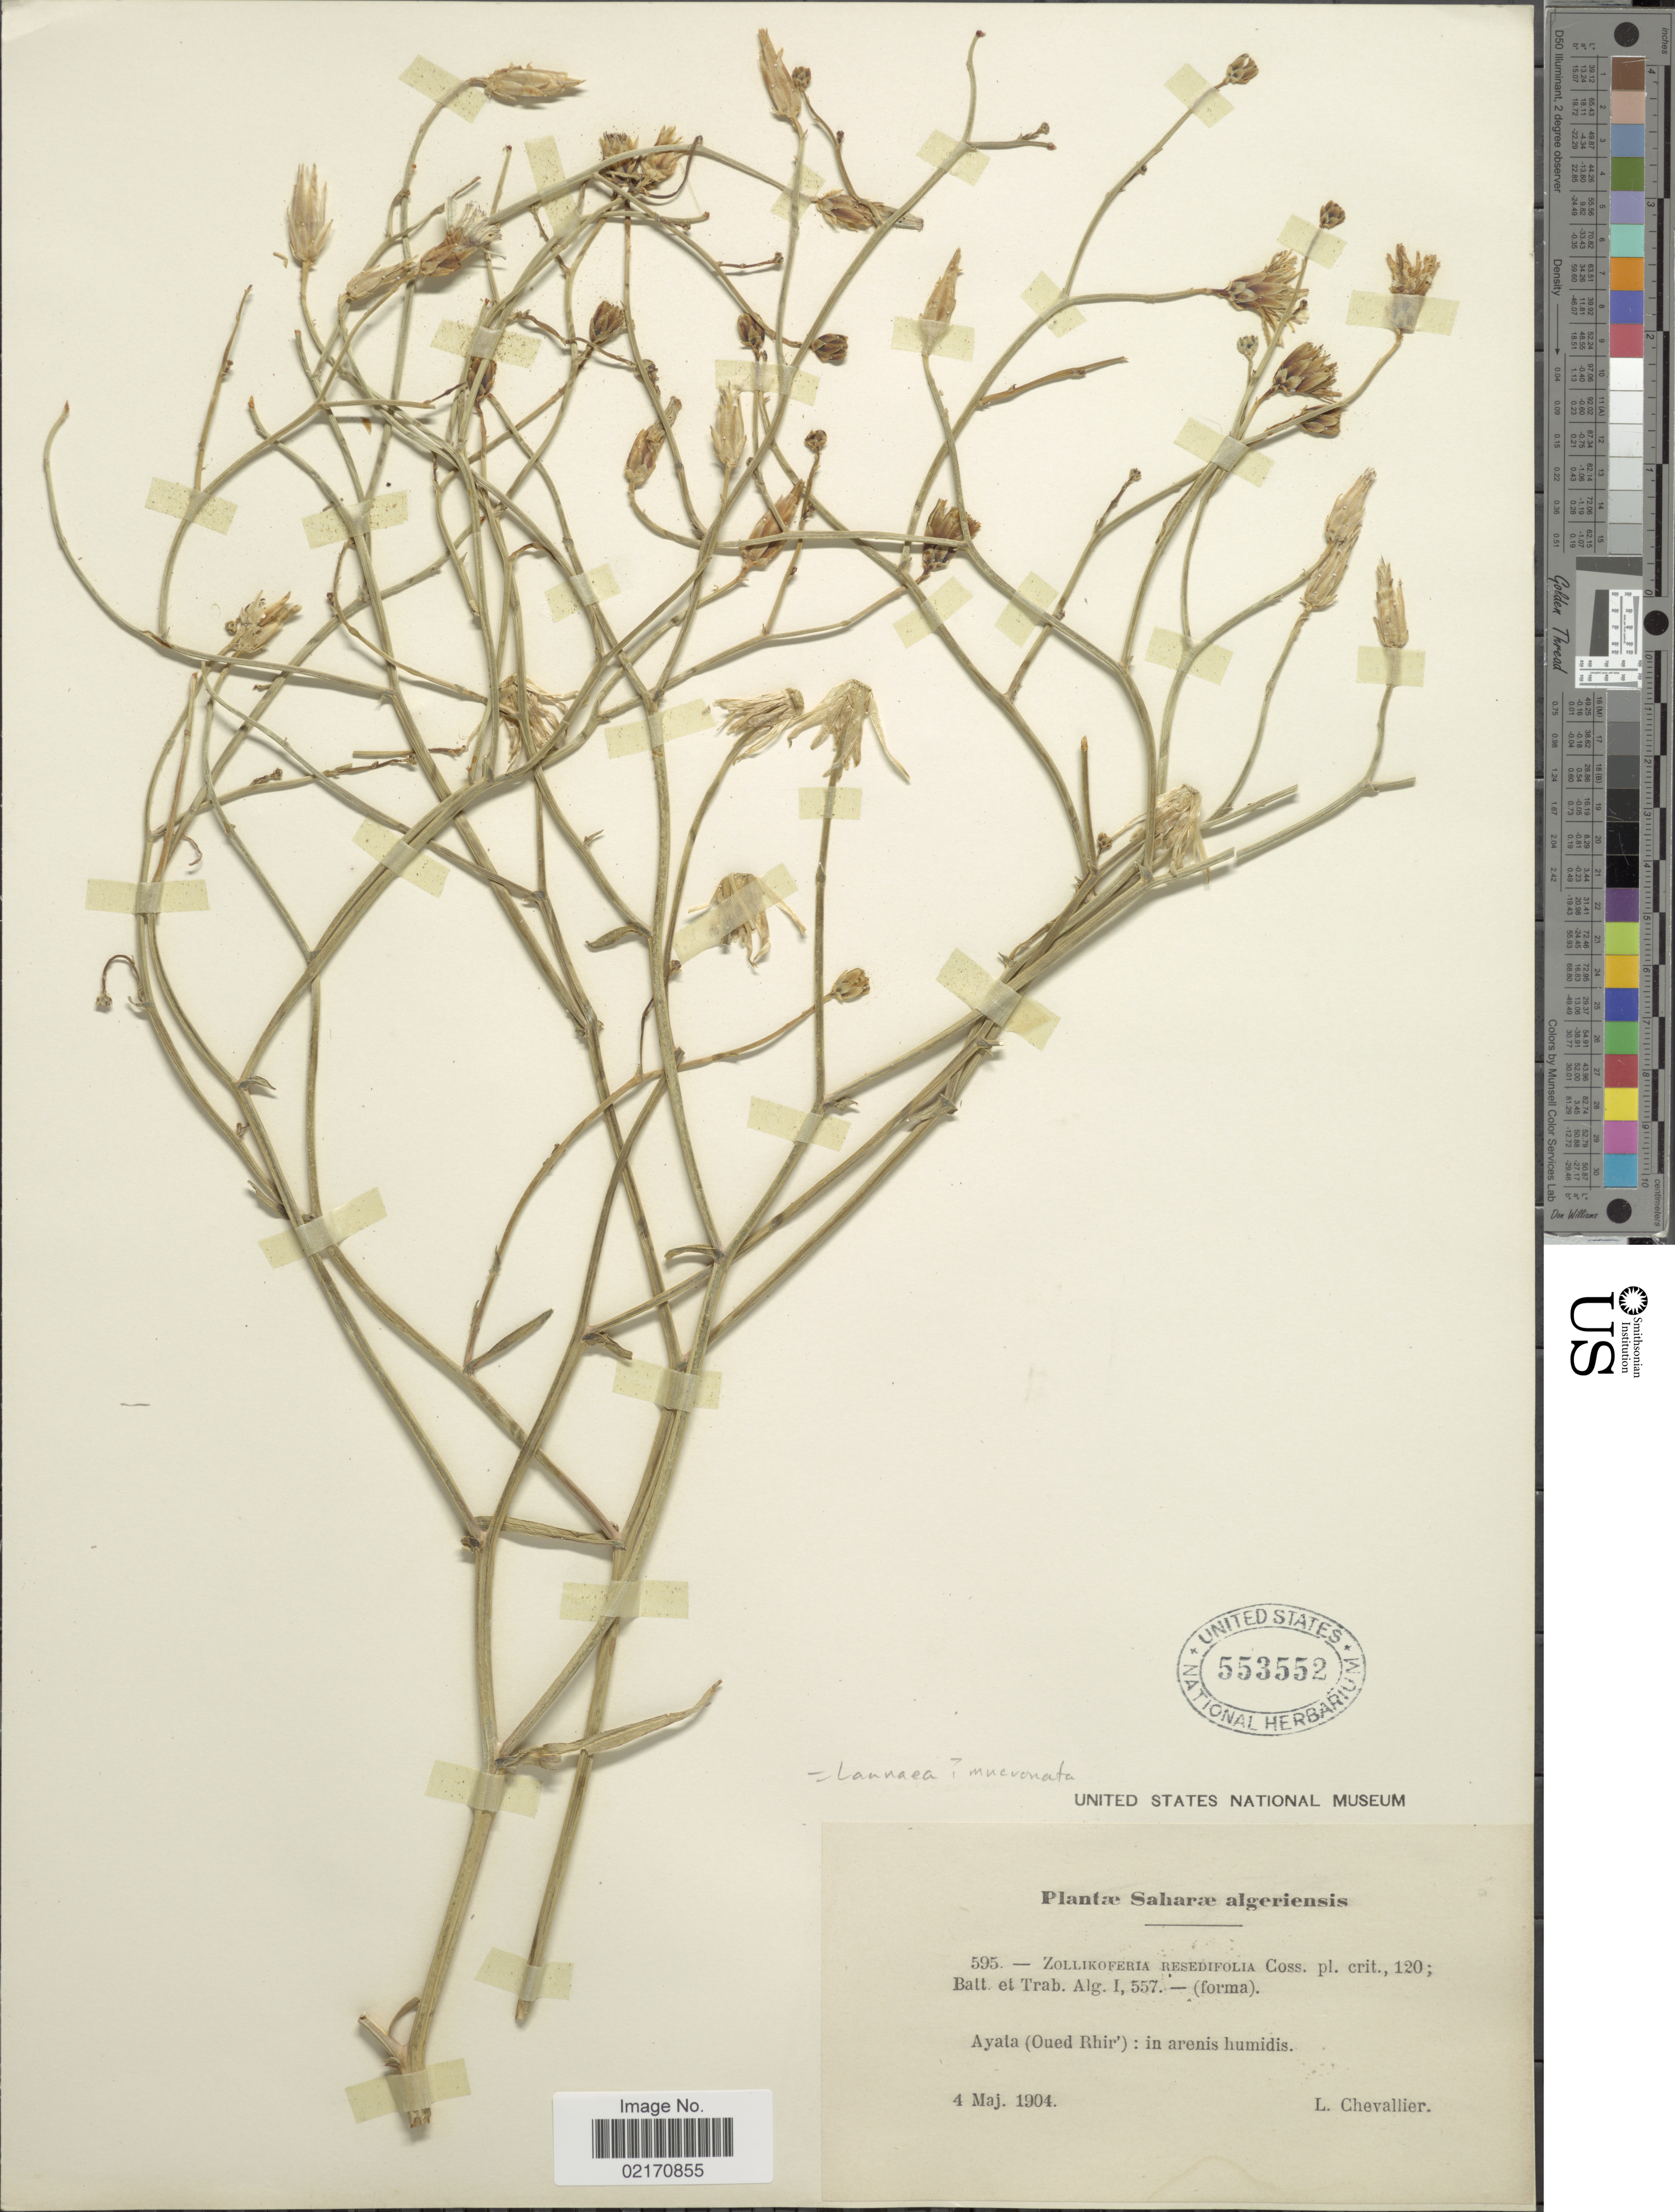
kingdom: Plantae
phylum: Tracheophyta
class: Magnoliopsida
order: Asterales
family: Asteraceae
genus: Launaea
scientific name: Launaea mucronata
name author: (Forssk.) Muschl.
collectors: L. Chevallier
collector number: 595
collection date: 1904-05-04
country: Algeria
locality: Saharae algeriensis, Ayala (Oued Rhir)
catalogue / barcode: US 553552